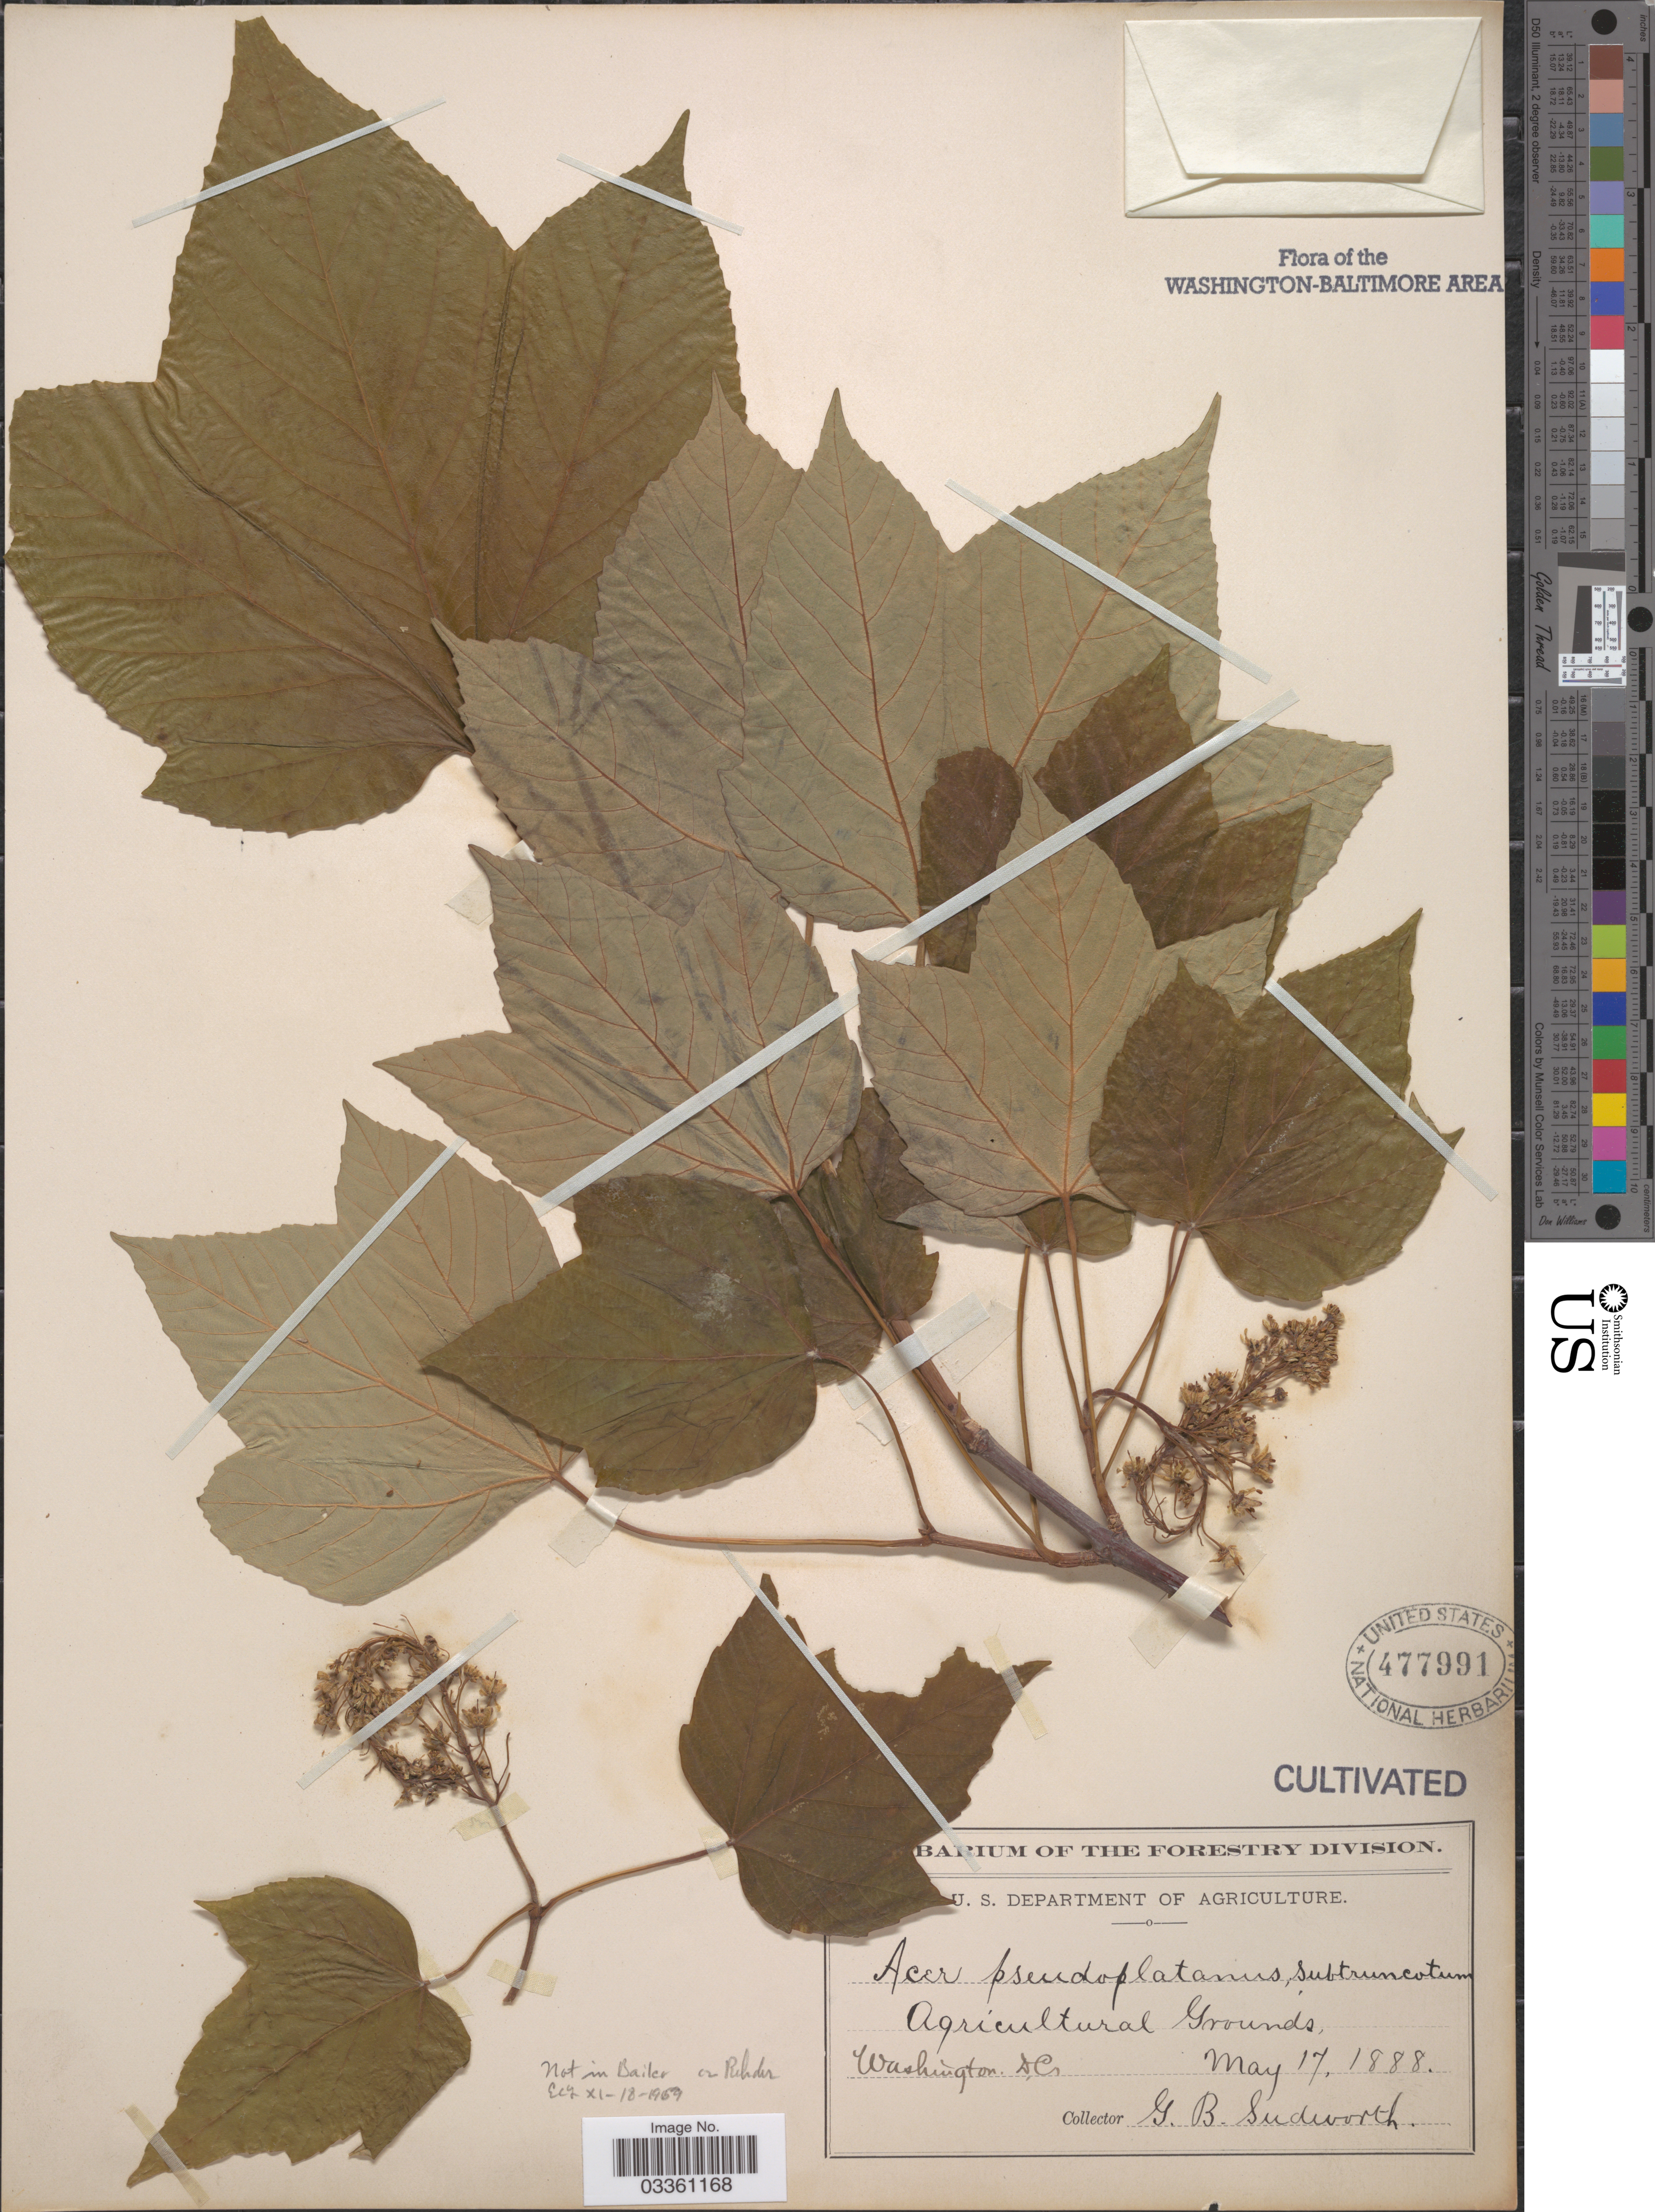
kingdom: Plantae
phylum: Tracheophyta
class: Magnoliopsida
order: Sapindales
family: Sapindaceae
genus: Acer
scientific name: Acer pseudoplatanus var. subtruncatum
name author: Pax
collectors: G. B. Sudworth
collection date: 1888-05-17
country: United States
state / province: District of Columbia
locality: Agricultural Grounds. Washington, D.C.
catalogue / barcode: US 477991